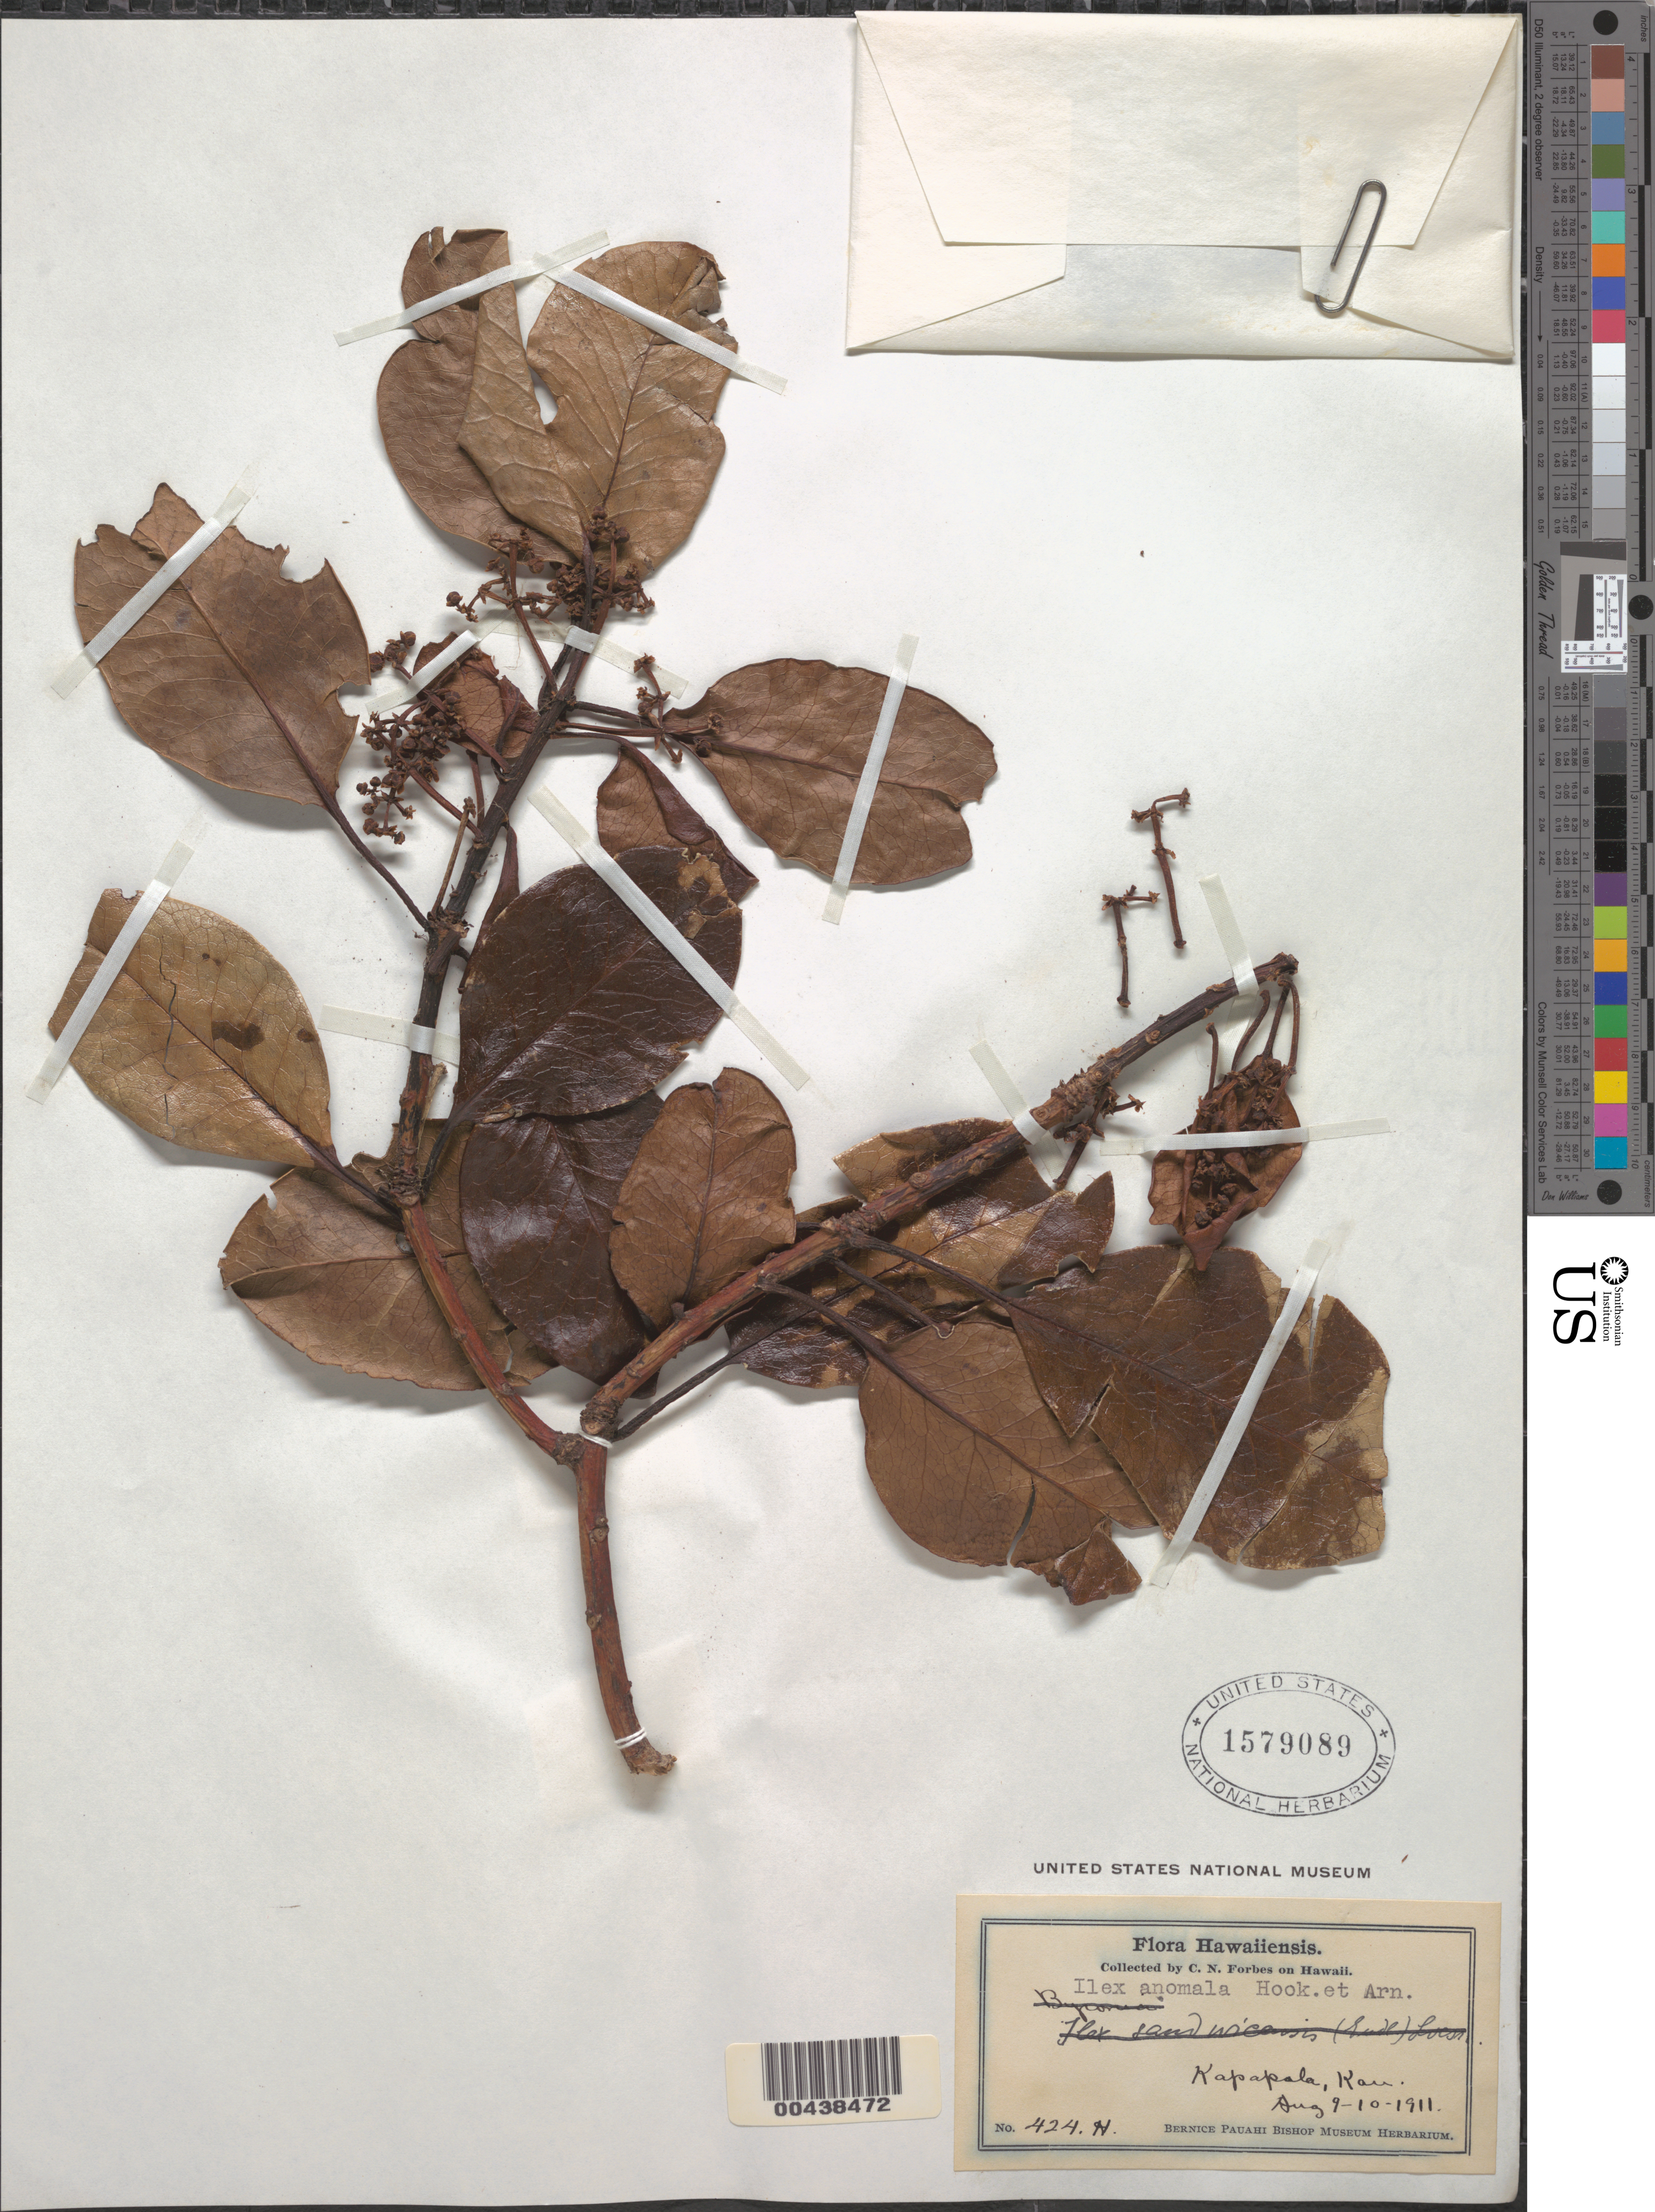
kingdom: Plantae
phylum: Tracheophyta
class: Magnoliopsida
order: Aquifoliales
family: Aquifoliaceae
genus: Ilex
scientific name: Ilex anomala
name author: Hook. & Arn.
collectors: C. N. Forbes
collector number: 424.H.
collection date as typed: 9 Aug 1911 to 10 Aug 1911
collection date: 1911-08-09/1911-08-10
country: United States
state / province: Hawaii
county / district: Hawaii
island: Hawaii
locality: Kapapala, Kau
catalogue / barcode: US 1579089